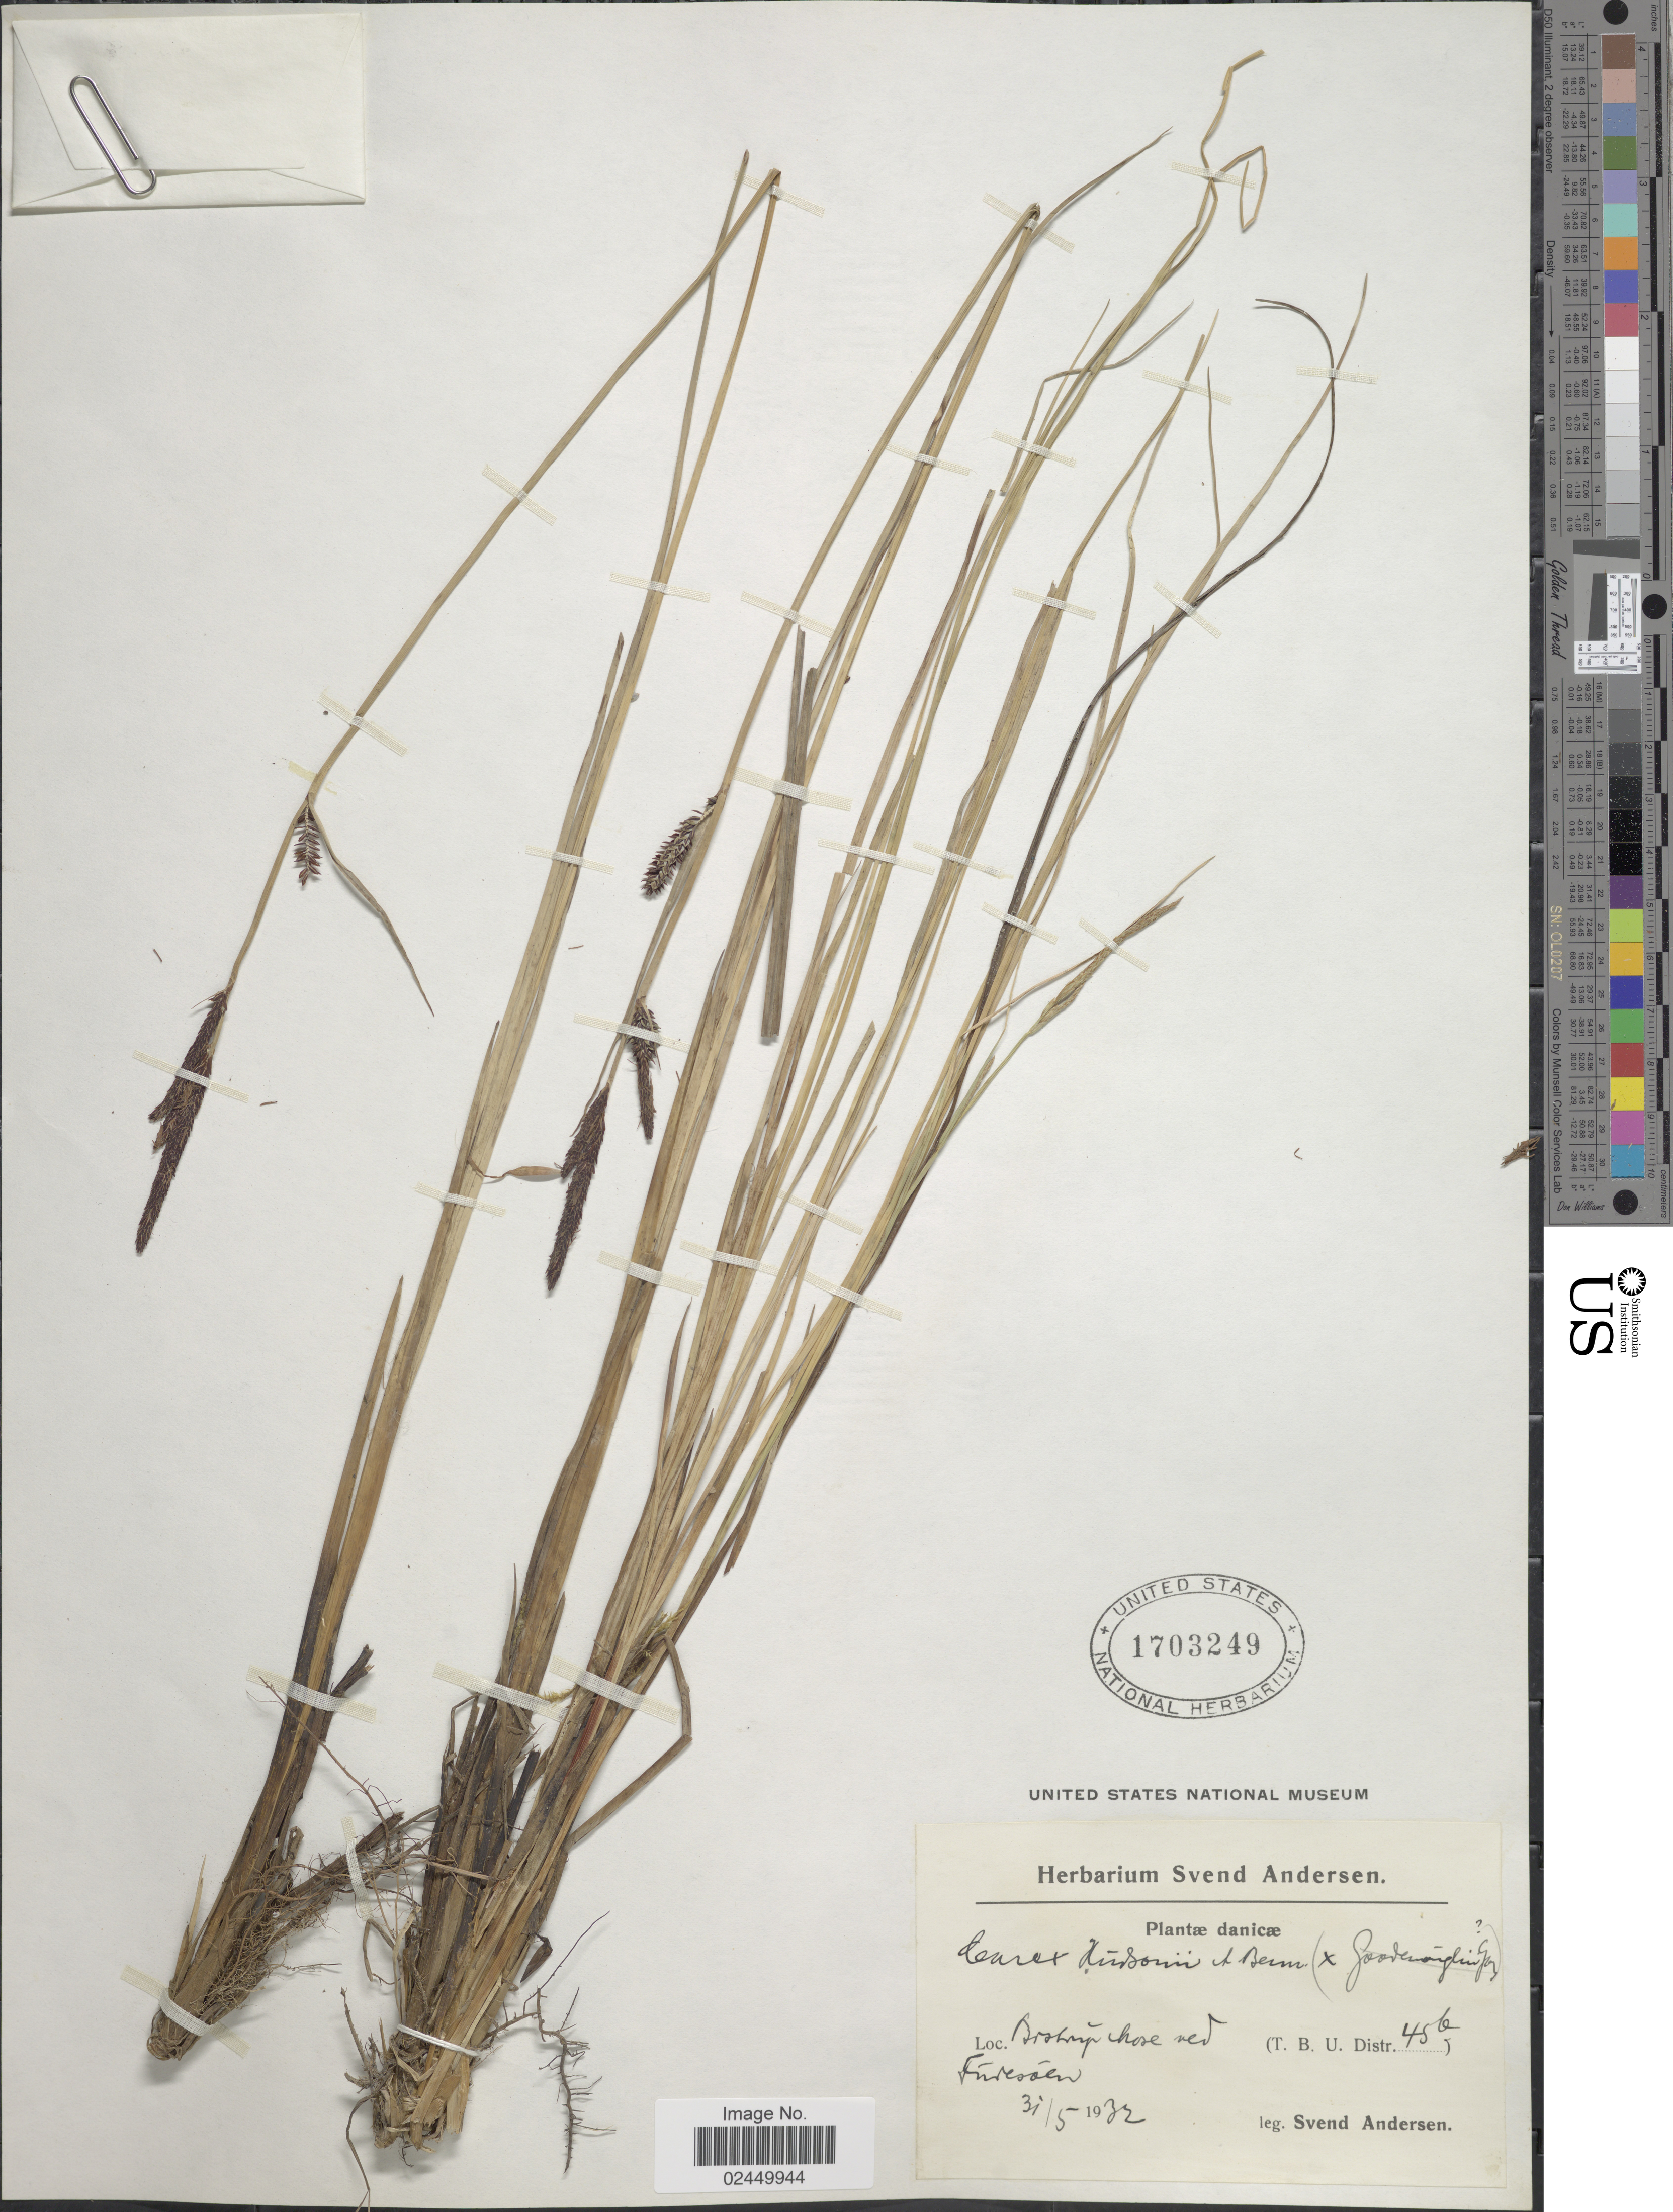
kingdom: Plantae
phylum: Tracheophyta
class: Liliopsida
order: Poales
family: Cyperaceae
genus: Carex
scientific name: Carex elata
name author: All.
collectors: S. Andersen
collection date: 1932-05-31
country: Denmark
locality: Danicae. [illegible text]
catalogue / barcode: US 1703249